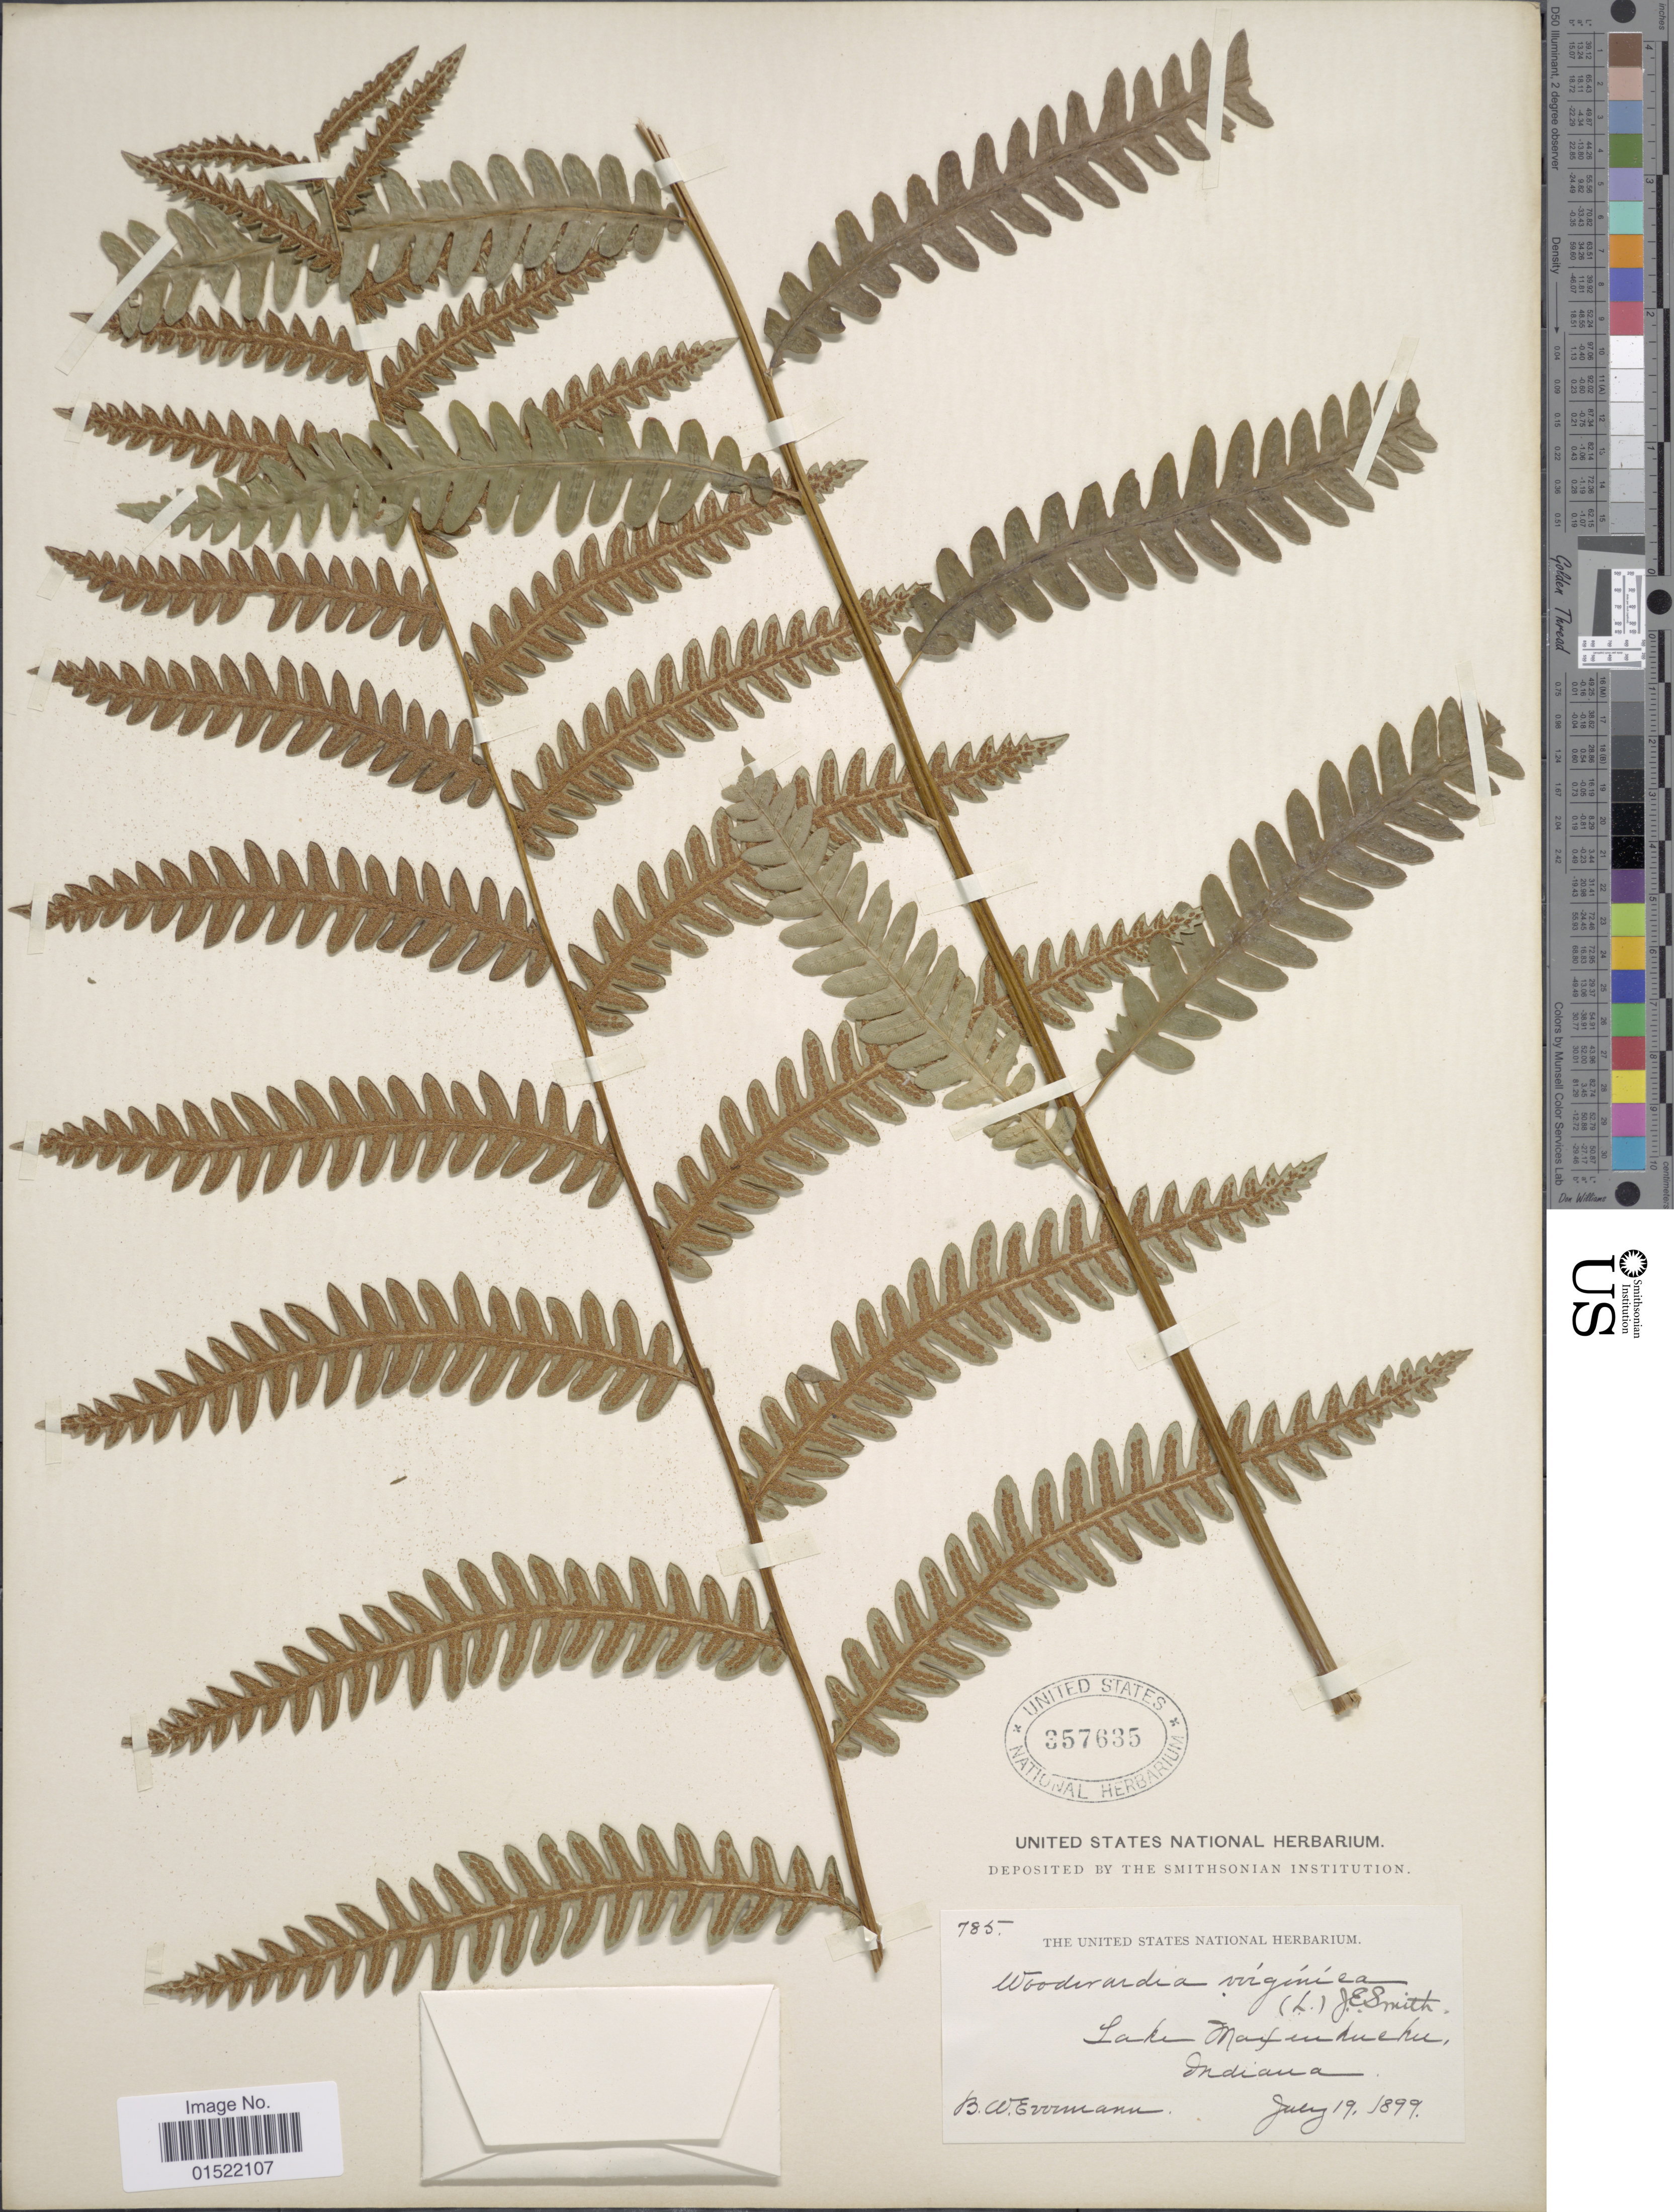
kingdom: Plantae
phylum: Tracheophyta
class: Polypodiopsida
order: Polypodiales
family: Blechnaceae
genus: Woodwardia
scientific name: Woodwardia virginica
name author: (L.) R.M. Sm.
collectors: B. W. Evermann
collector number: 785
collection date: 1899-07-19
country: United States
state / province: Indiana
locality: Lake Maxinkuckee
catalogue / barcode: US 357635